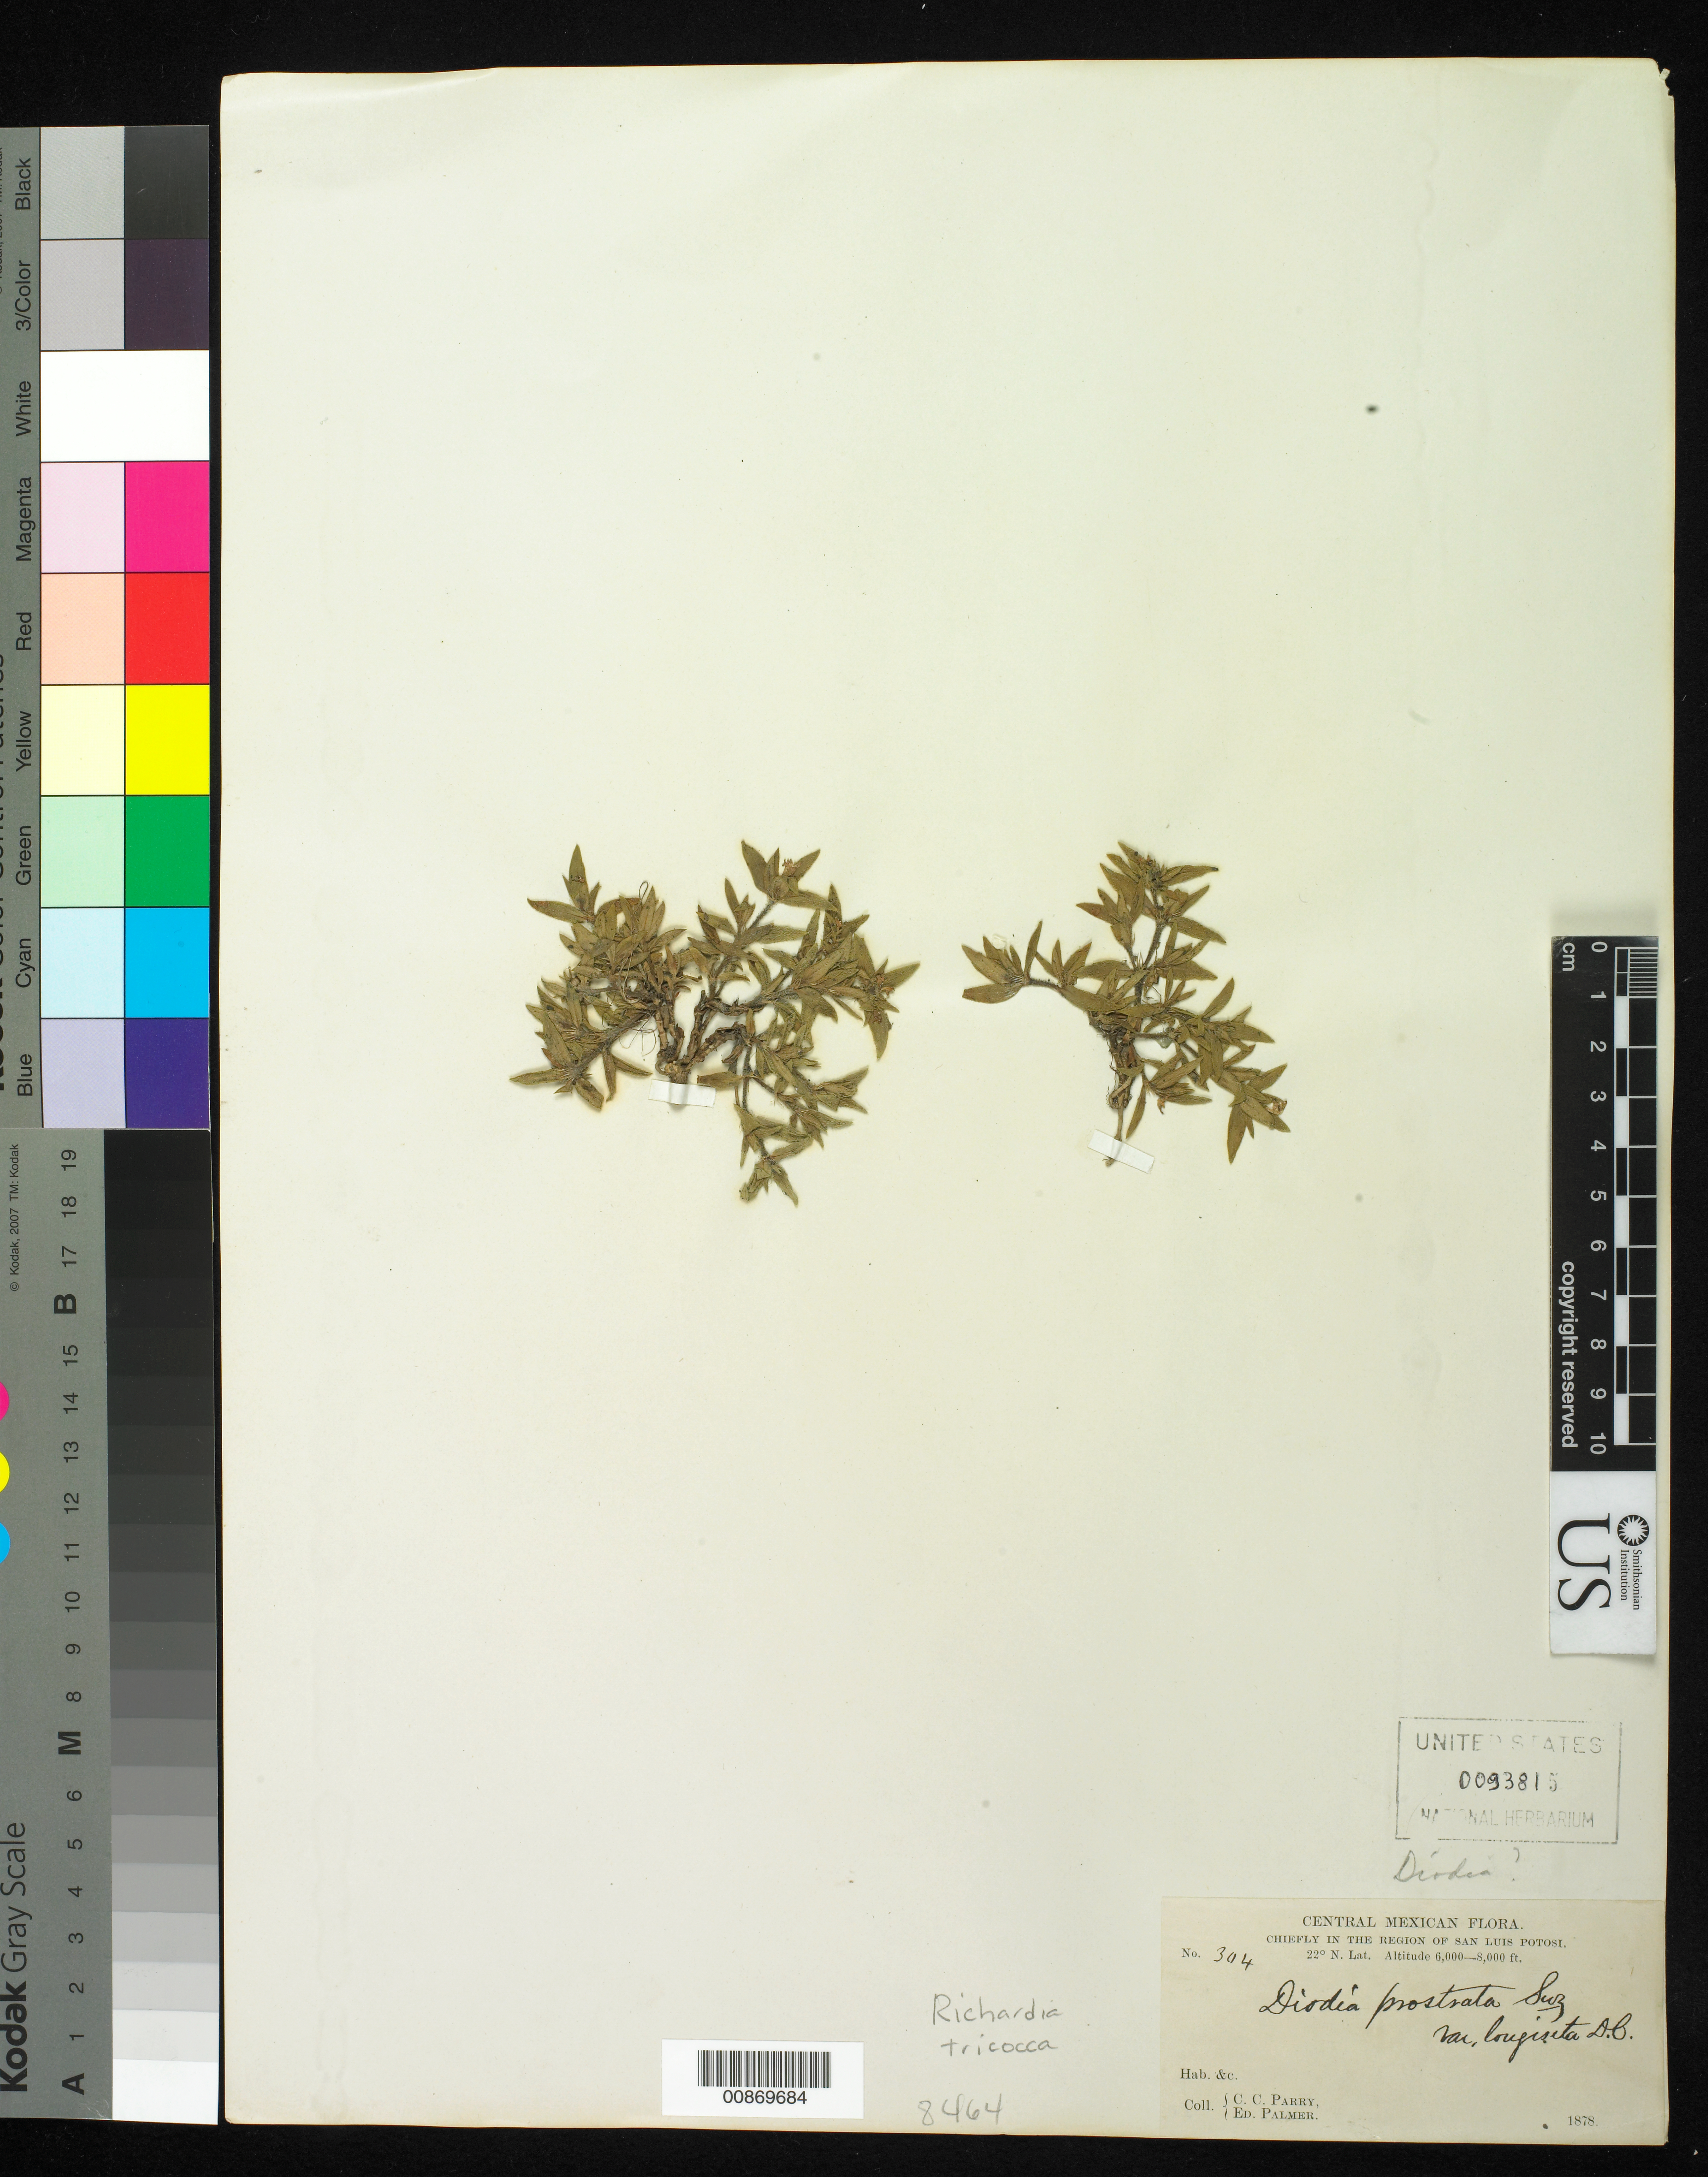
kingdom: Plantae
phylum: Tracheophyta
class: Magnoliopsida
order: Gentianales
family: Rubiaceae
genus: Richardia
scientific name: Richardia tricocca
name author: (Torr.) Standl.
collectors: C. C. Parry & E. Palmer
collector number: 304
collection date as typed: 1878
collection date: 1878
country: Mexico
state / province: San Luis Potosí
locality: Chiefly in the region of San Luis Potosí.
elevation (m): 1829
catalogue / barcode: US 93815